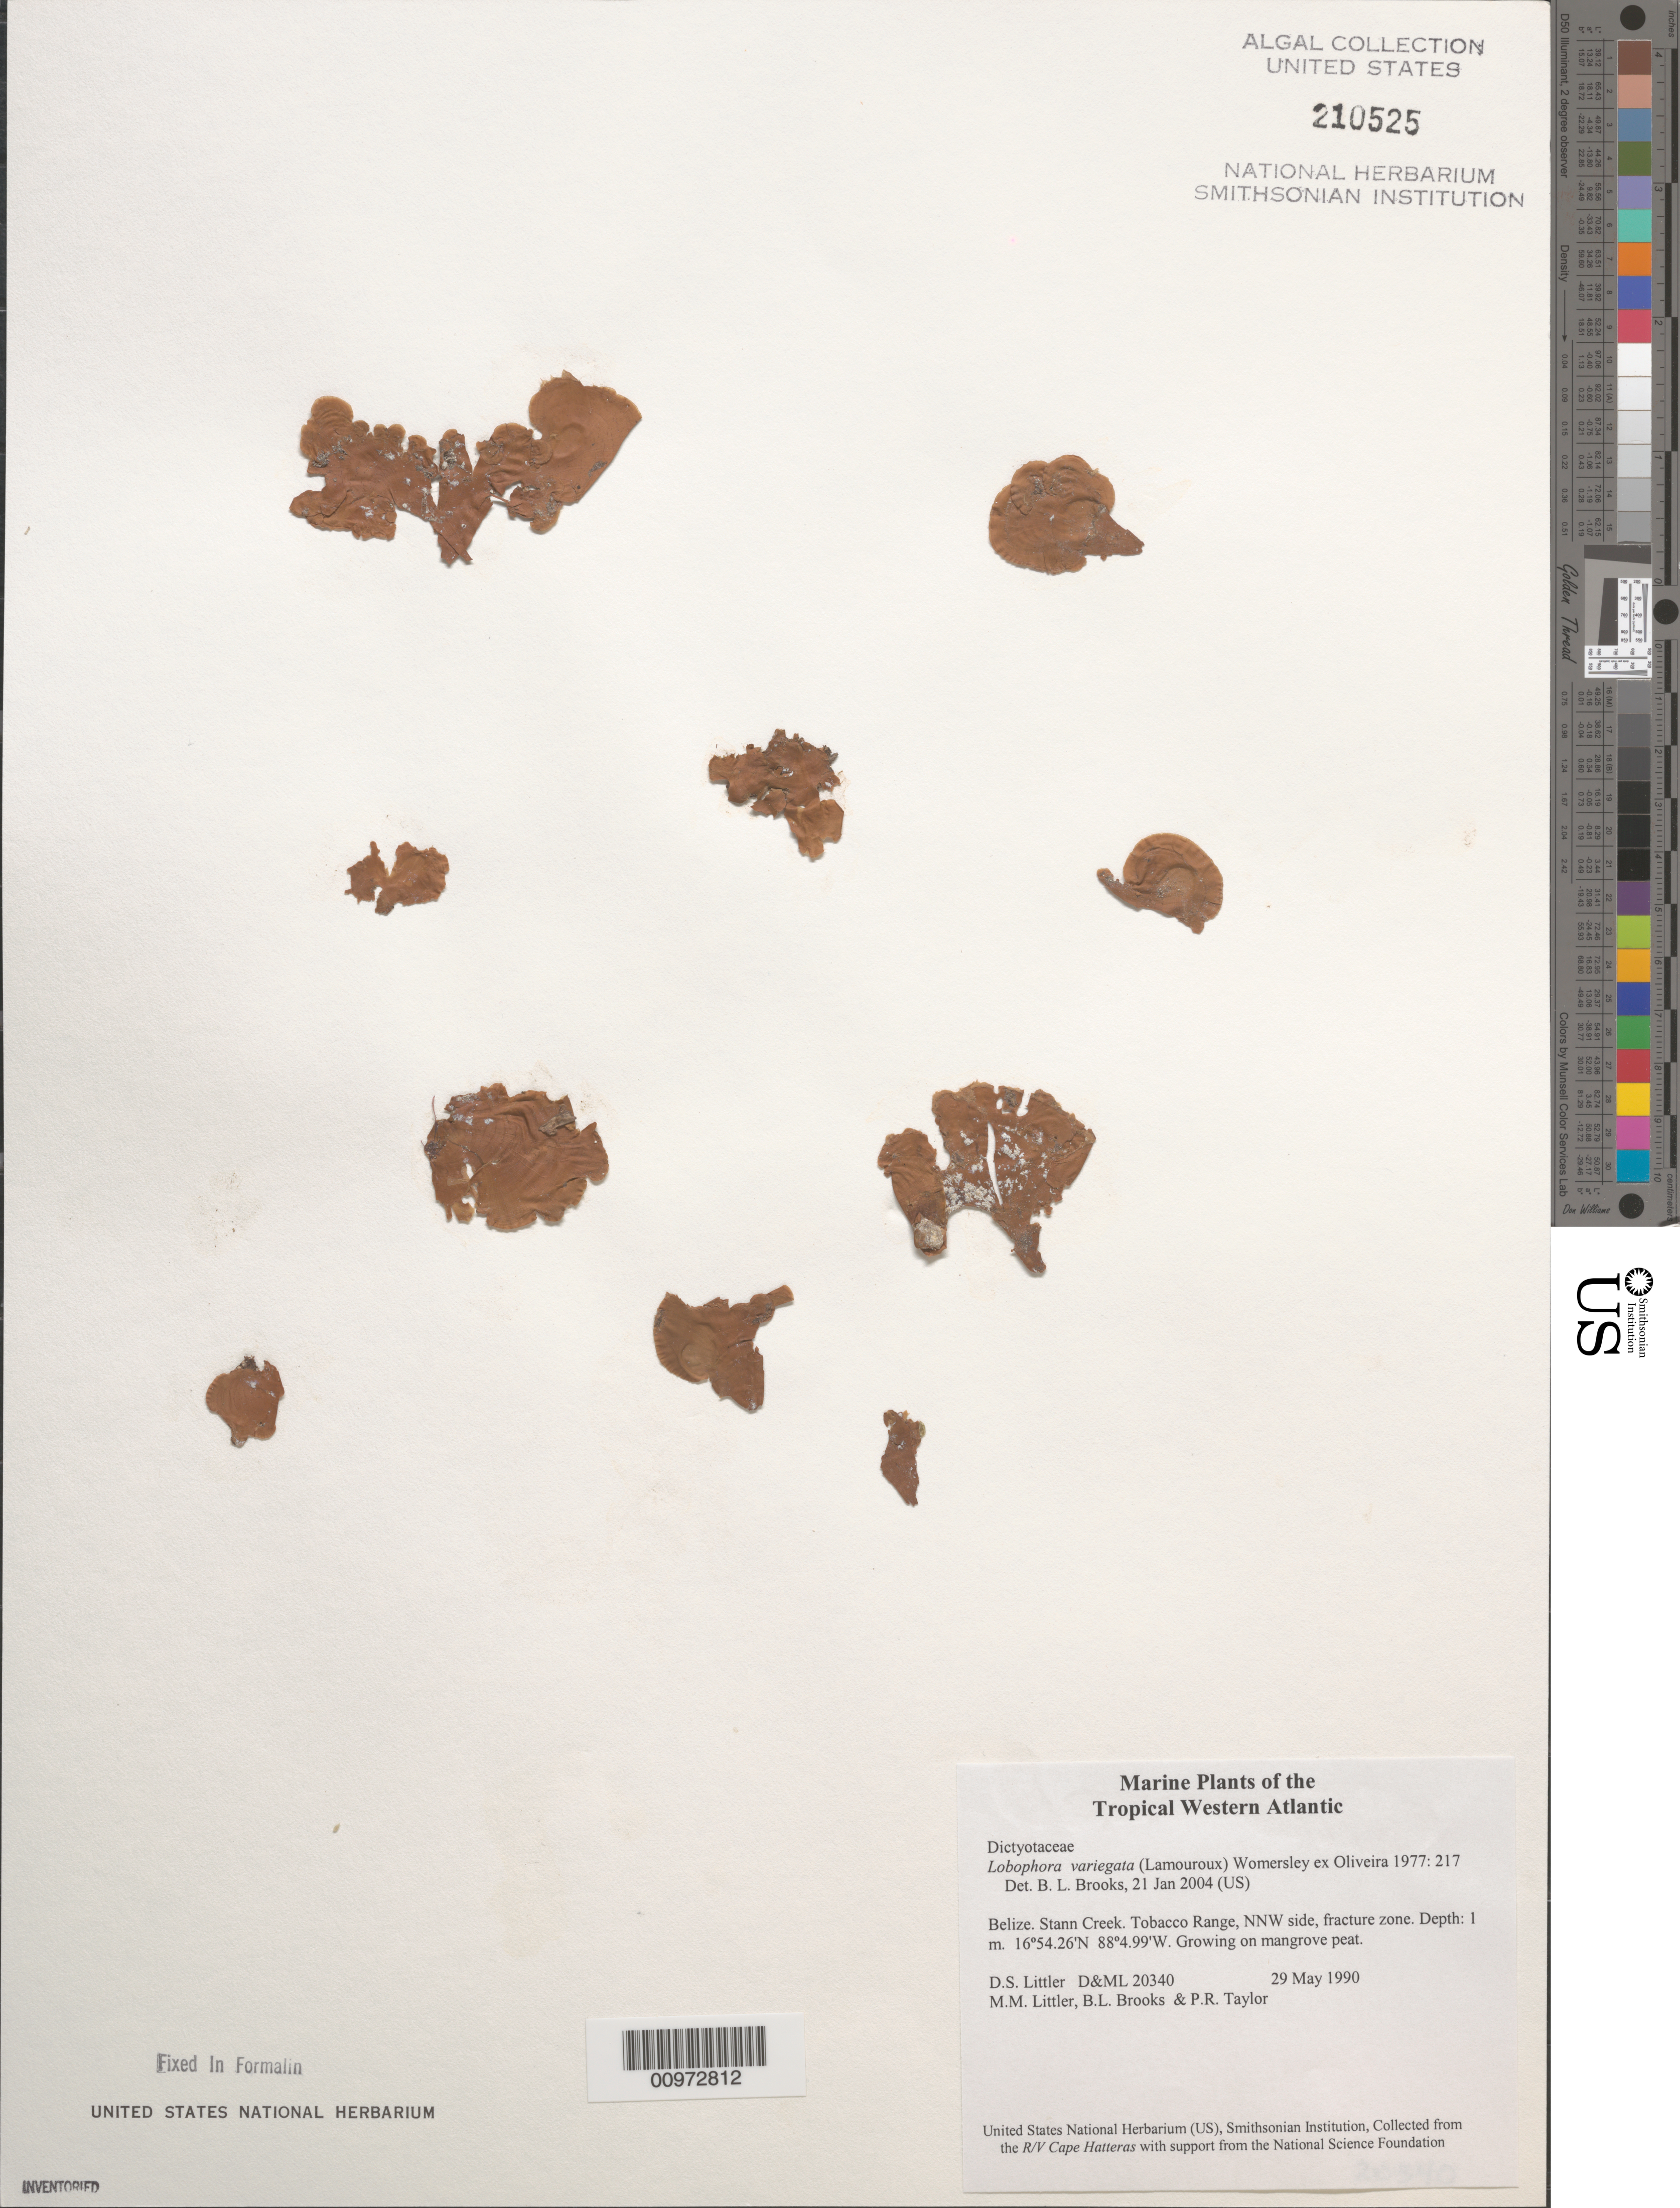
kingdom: Chromista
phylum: Ochrophyta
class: Phaeophyceae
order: Dictyotales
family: Dictyotaceae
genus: Lobophora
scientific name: Lobophora variegata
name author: (J.V.Lamouroux) Womersley & E.C. Oliveira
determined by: Brooks, B. L., (BOT), Smithsonian Institution - National Museum of Natural History (UNITED STATES)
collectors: D. S. Littler, M. M. Littler, B. Brooks & P. R. Taylor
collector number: D&ML 20340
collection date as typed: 29 May 1990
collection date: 1990-05-29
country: Belize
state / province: Stann Creek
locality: Tobacco Range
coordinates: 16 54.26'N, 88 4.99'W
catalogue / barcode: US 210525